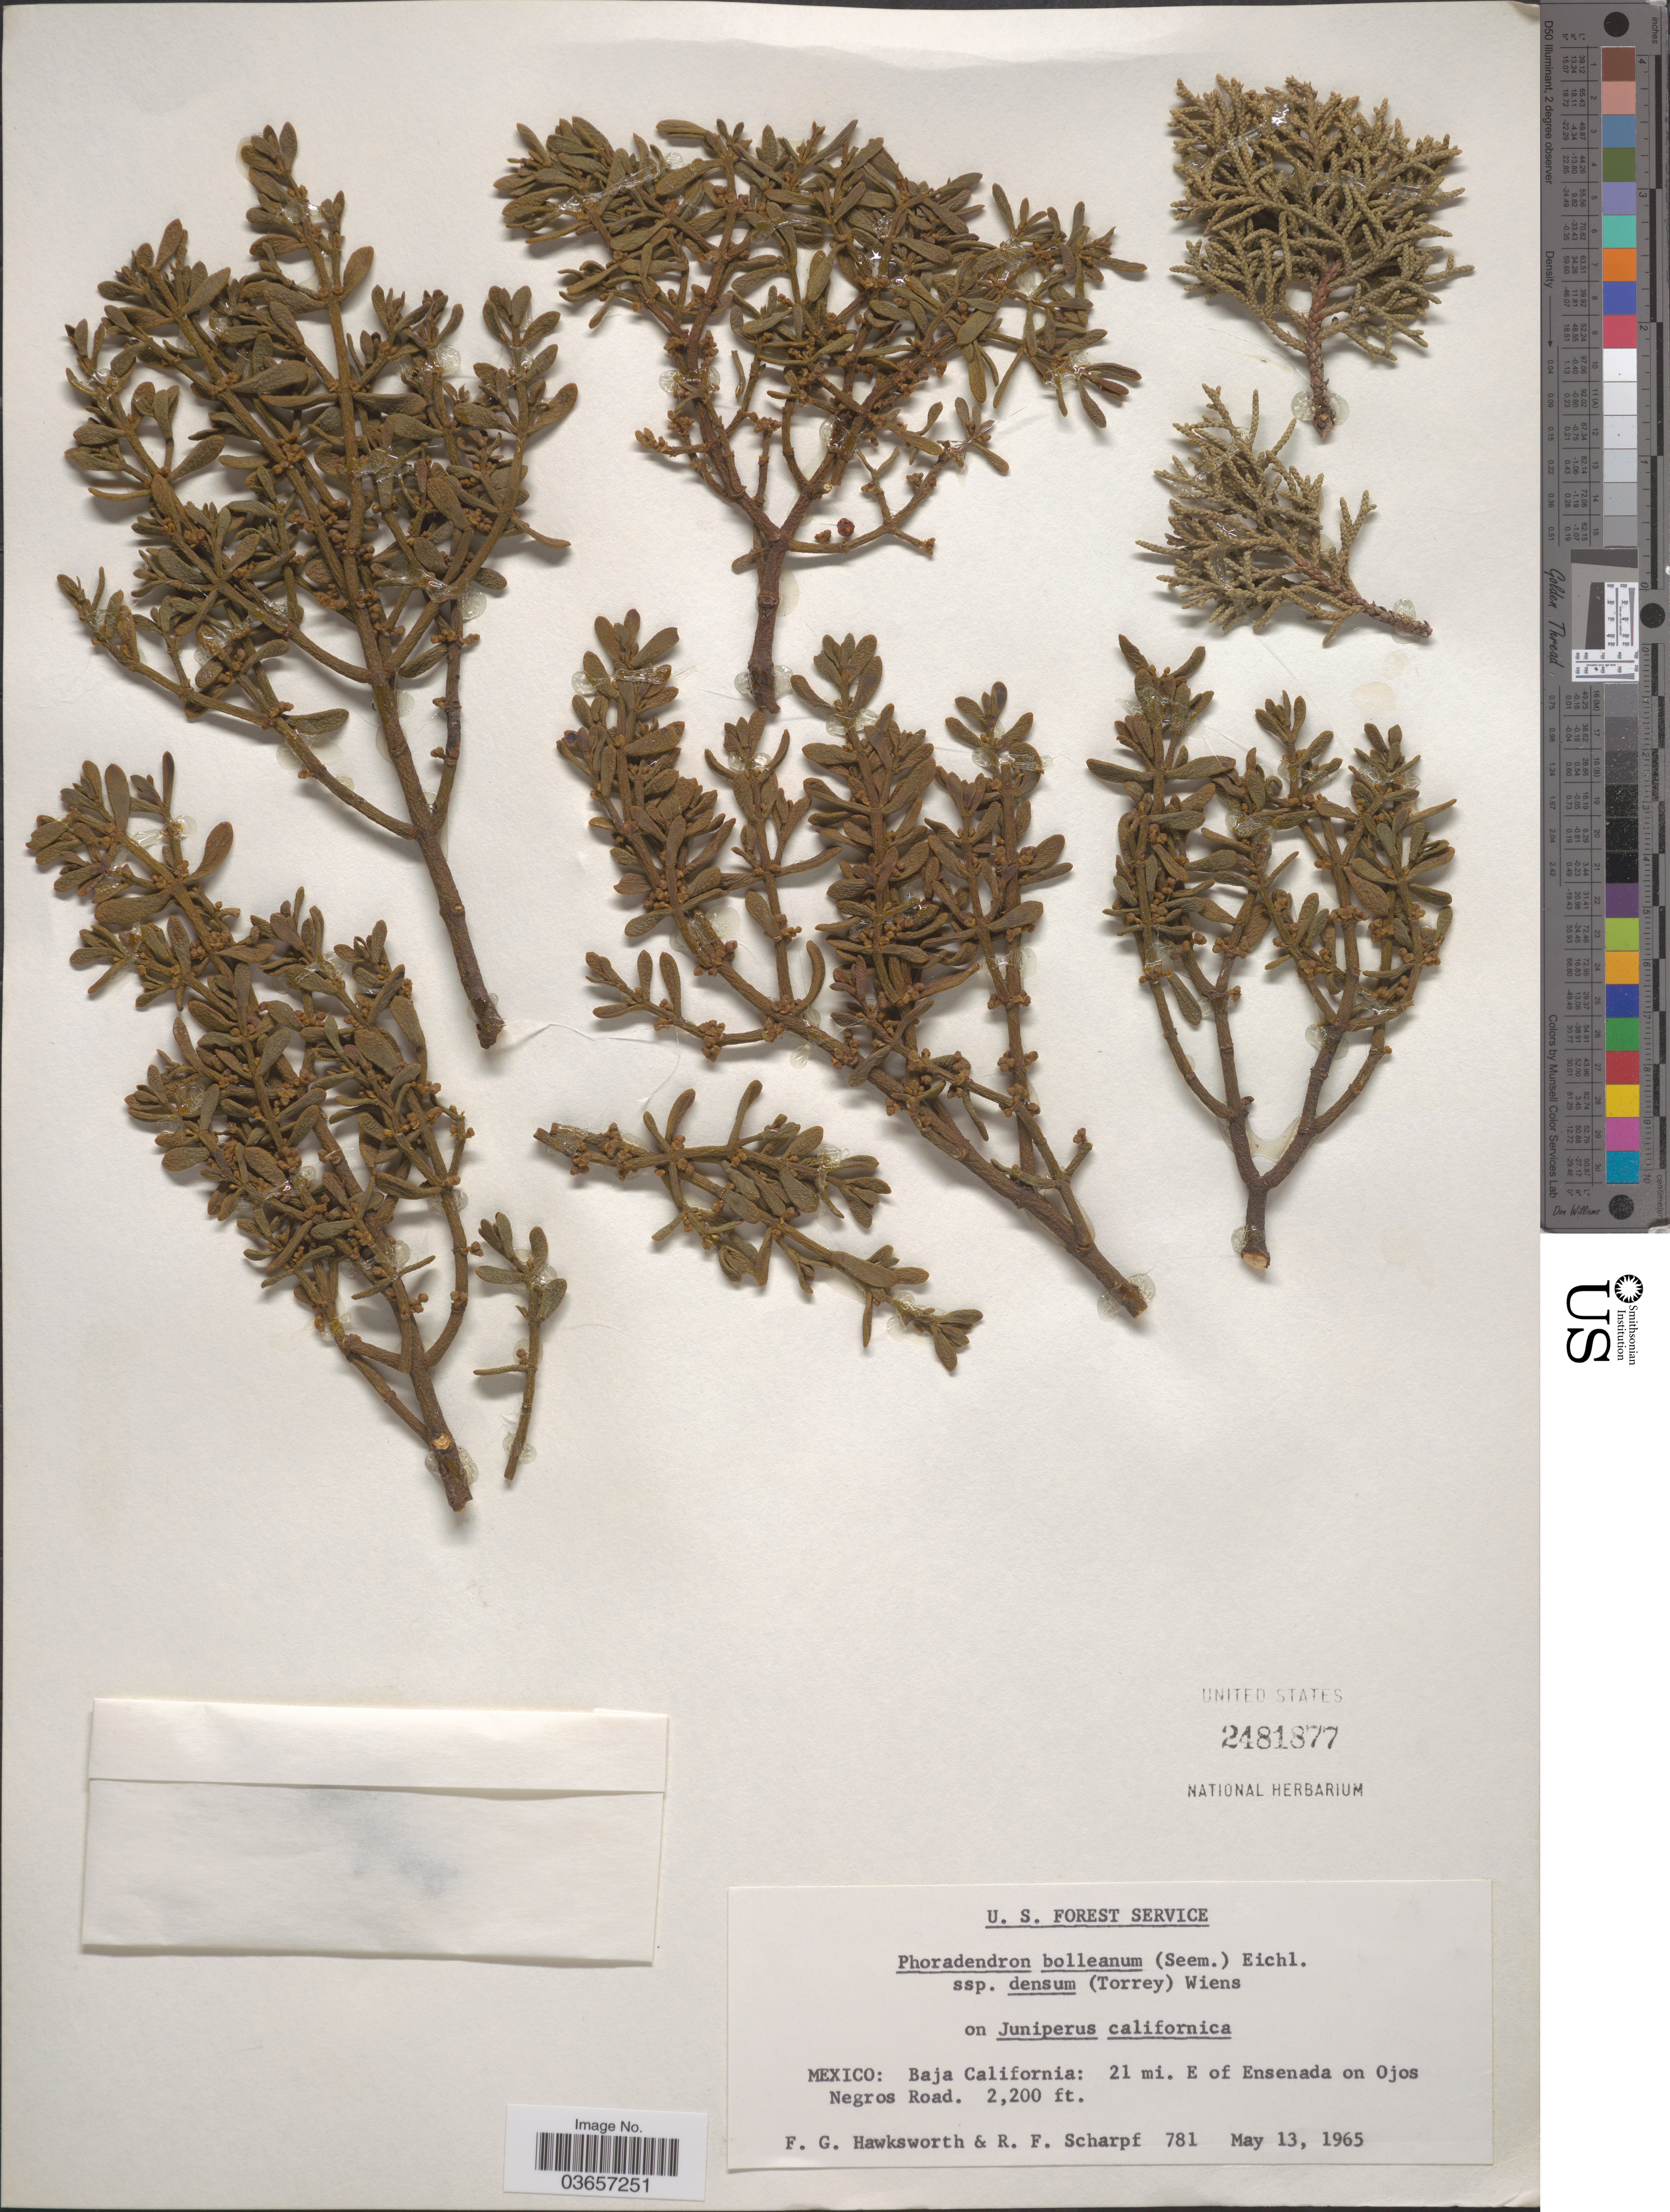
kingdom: Plantae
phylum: Tracheophyta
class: Magnoliopsida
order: Santalales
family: Viscaceae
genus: Phoradendron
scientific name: Phoradendron bolleanum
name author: (Seem.) Eichler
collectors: F. G. Hawksworth & R. F. Scharpf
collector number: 781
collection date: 1965-05-13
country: Mexico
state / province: Baja California Norte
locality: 21 mi. E of Ensenada on Ojos Negros Road.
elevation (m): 671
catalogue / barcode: US 2481877